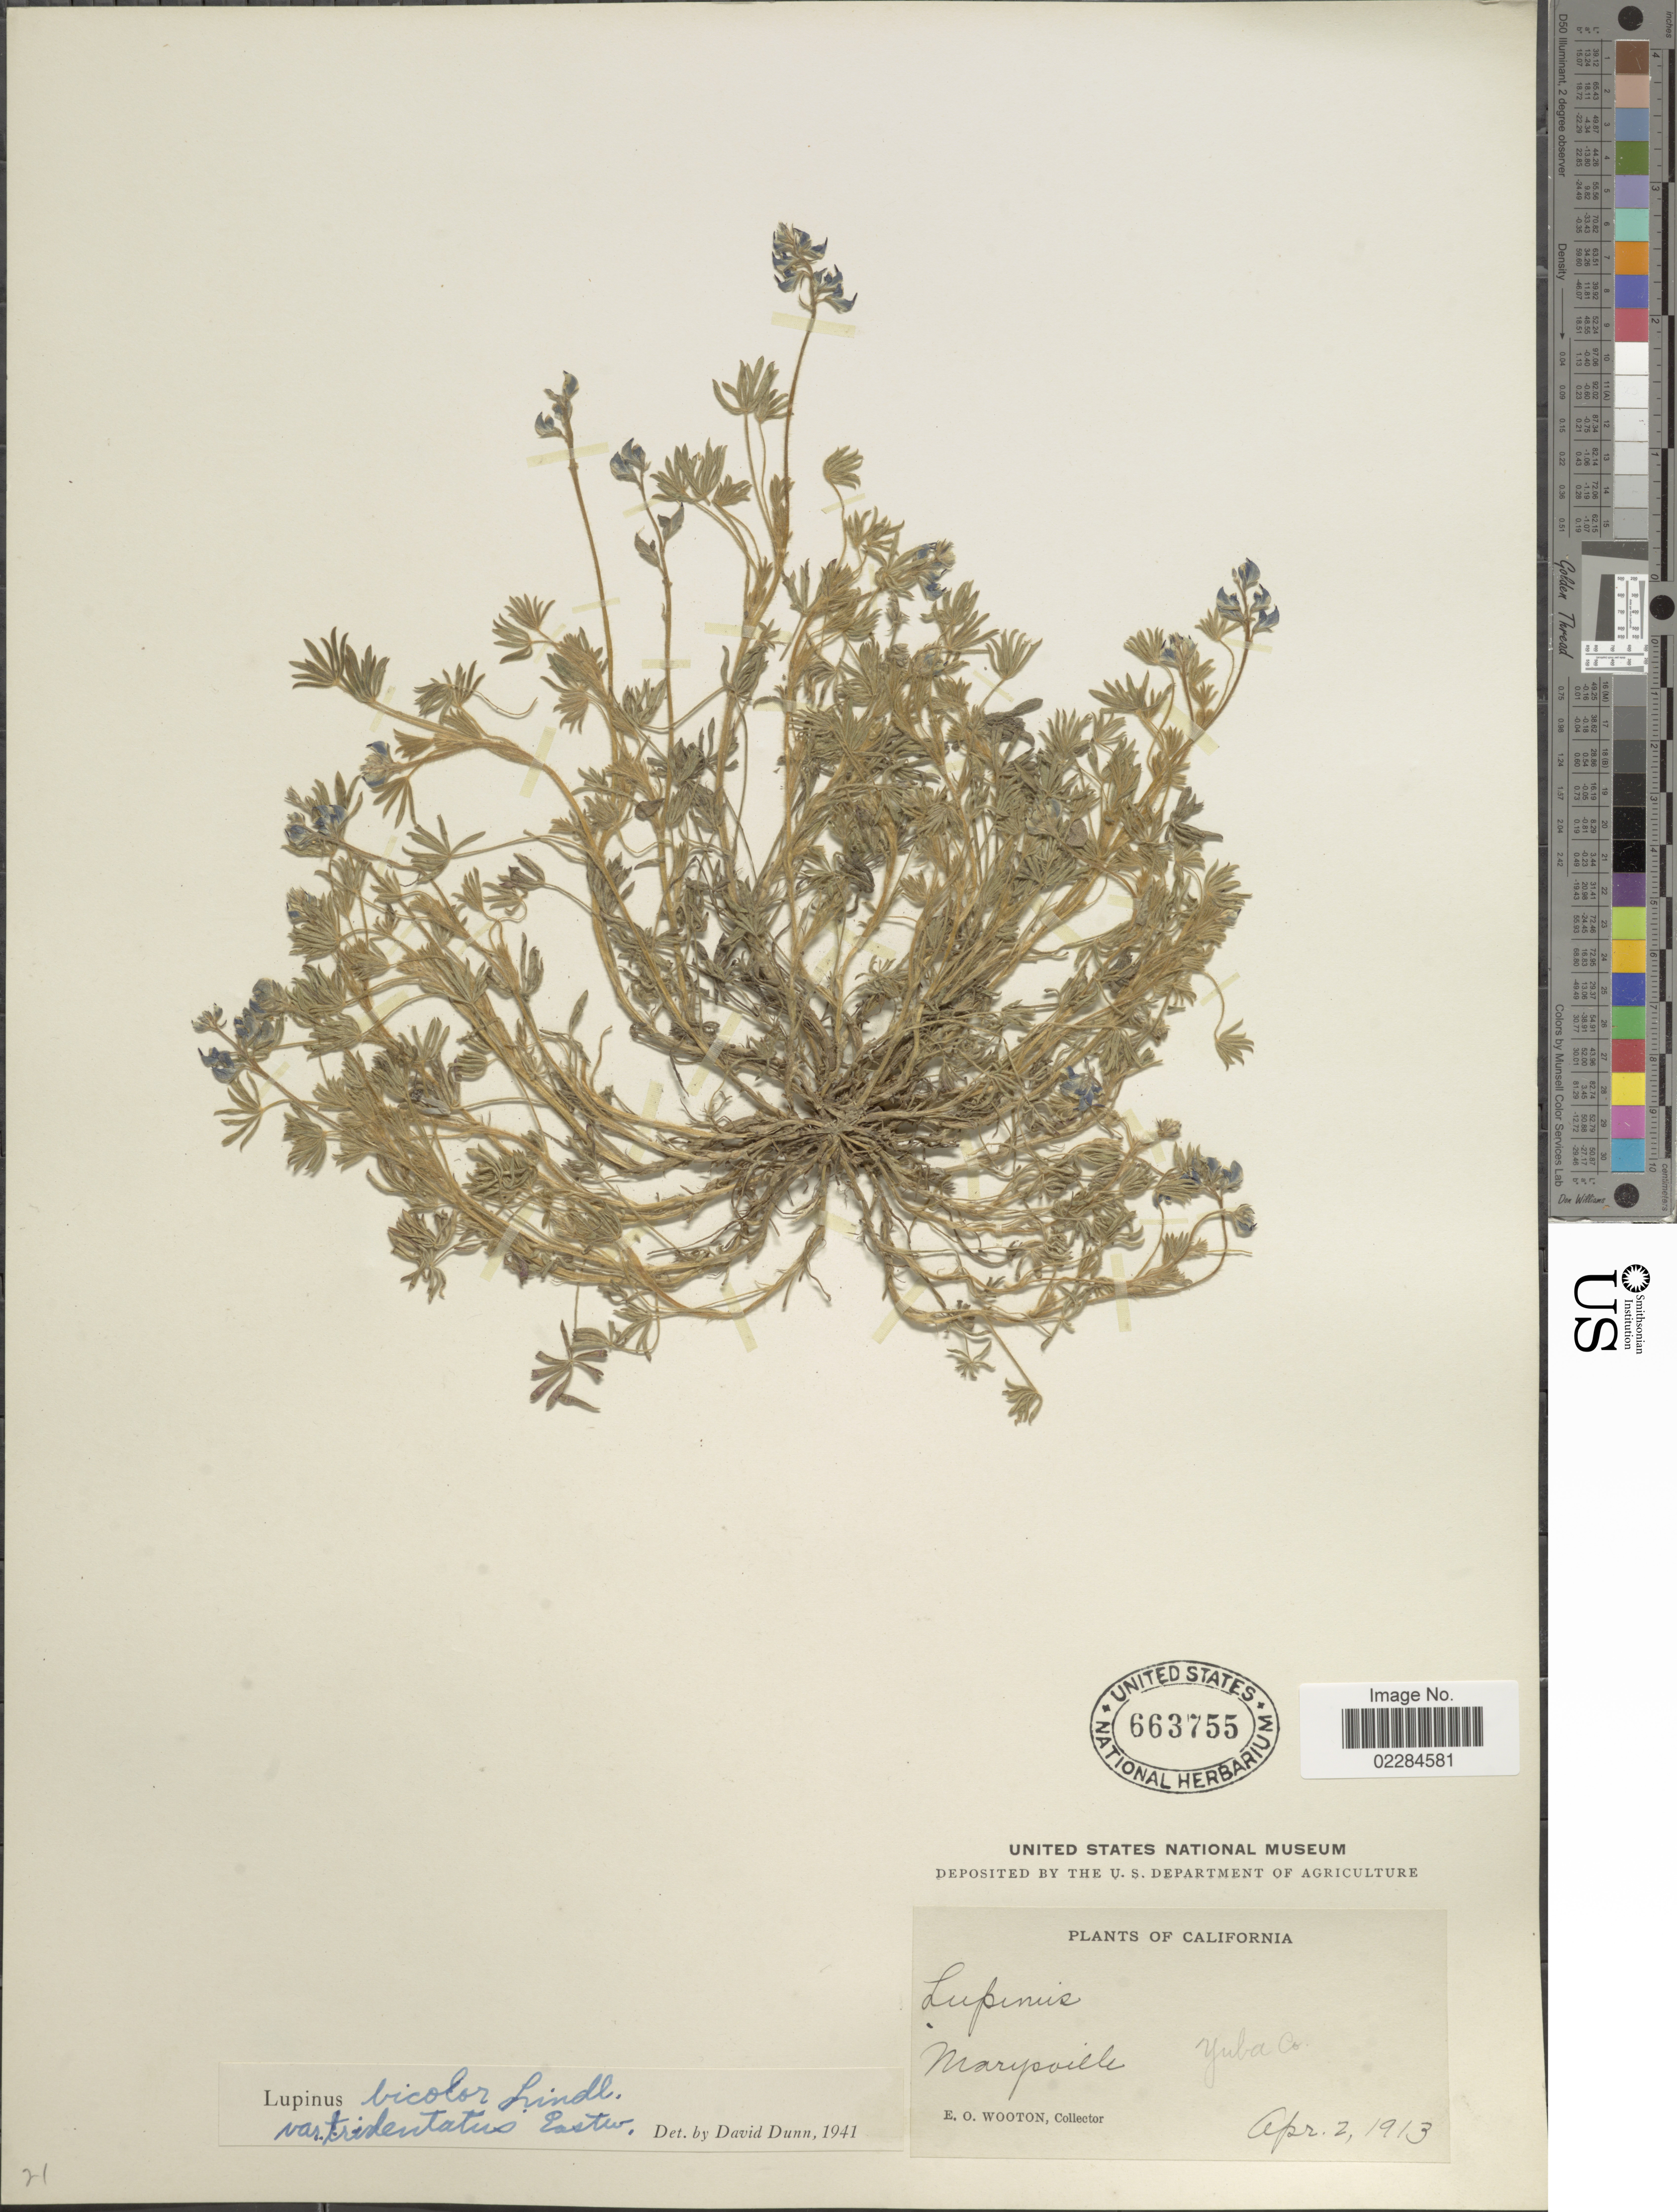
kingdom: Plantae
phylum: Tracheophyta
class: Magnoliopsida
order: Fabales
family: Fabaceae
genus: Lupinus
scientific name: Lupinus bicolor var. tridentatus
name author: Lindl.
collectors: E. O. Wooton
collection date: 1913-04-02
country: United States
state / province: California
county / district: Yuba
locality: Yuba Co. Marysville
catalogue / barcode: US 663755